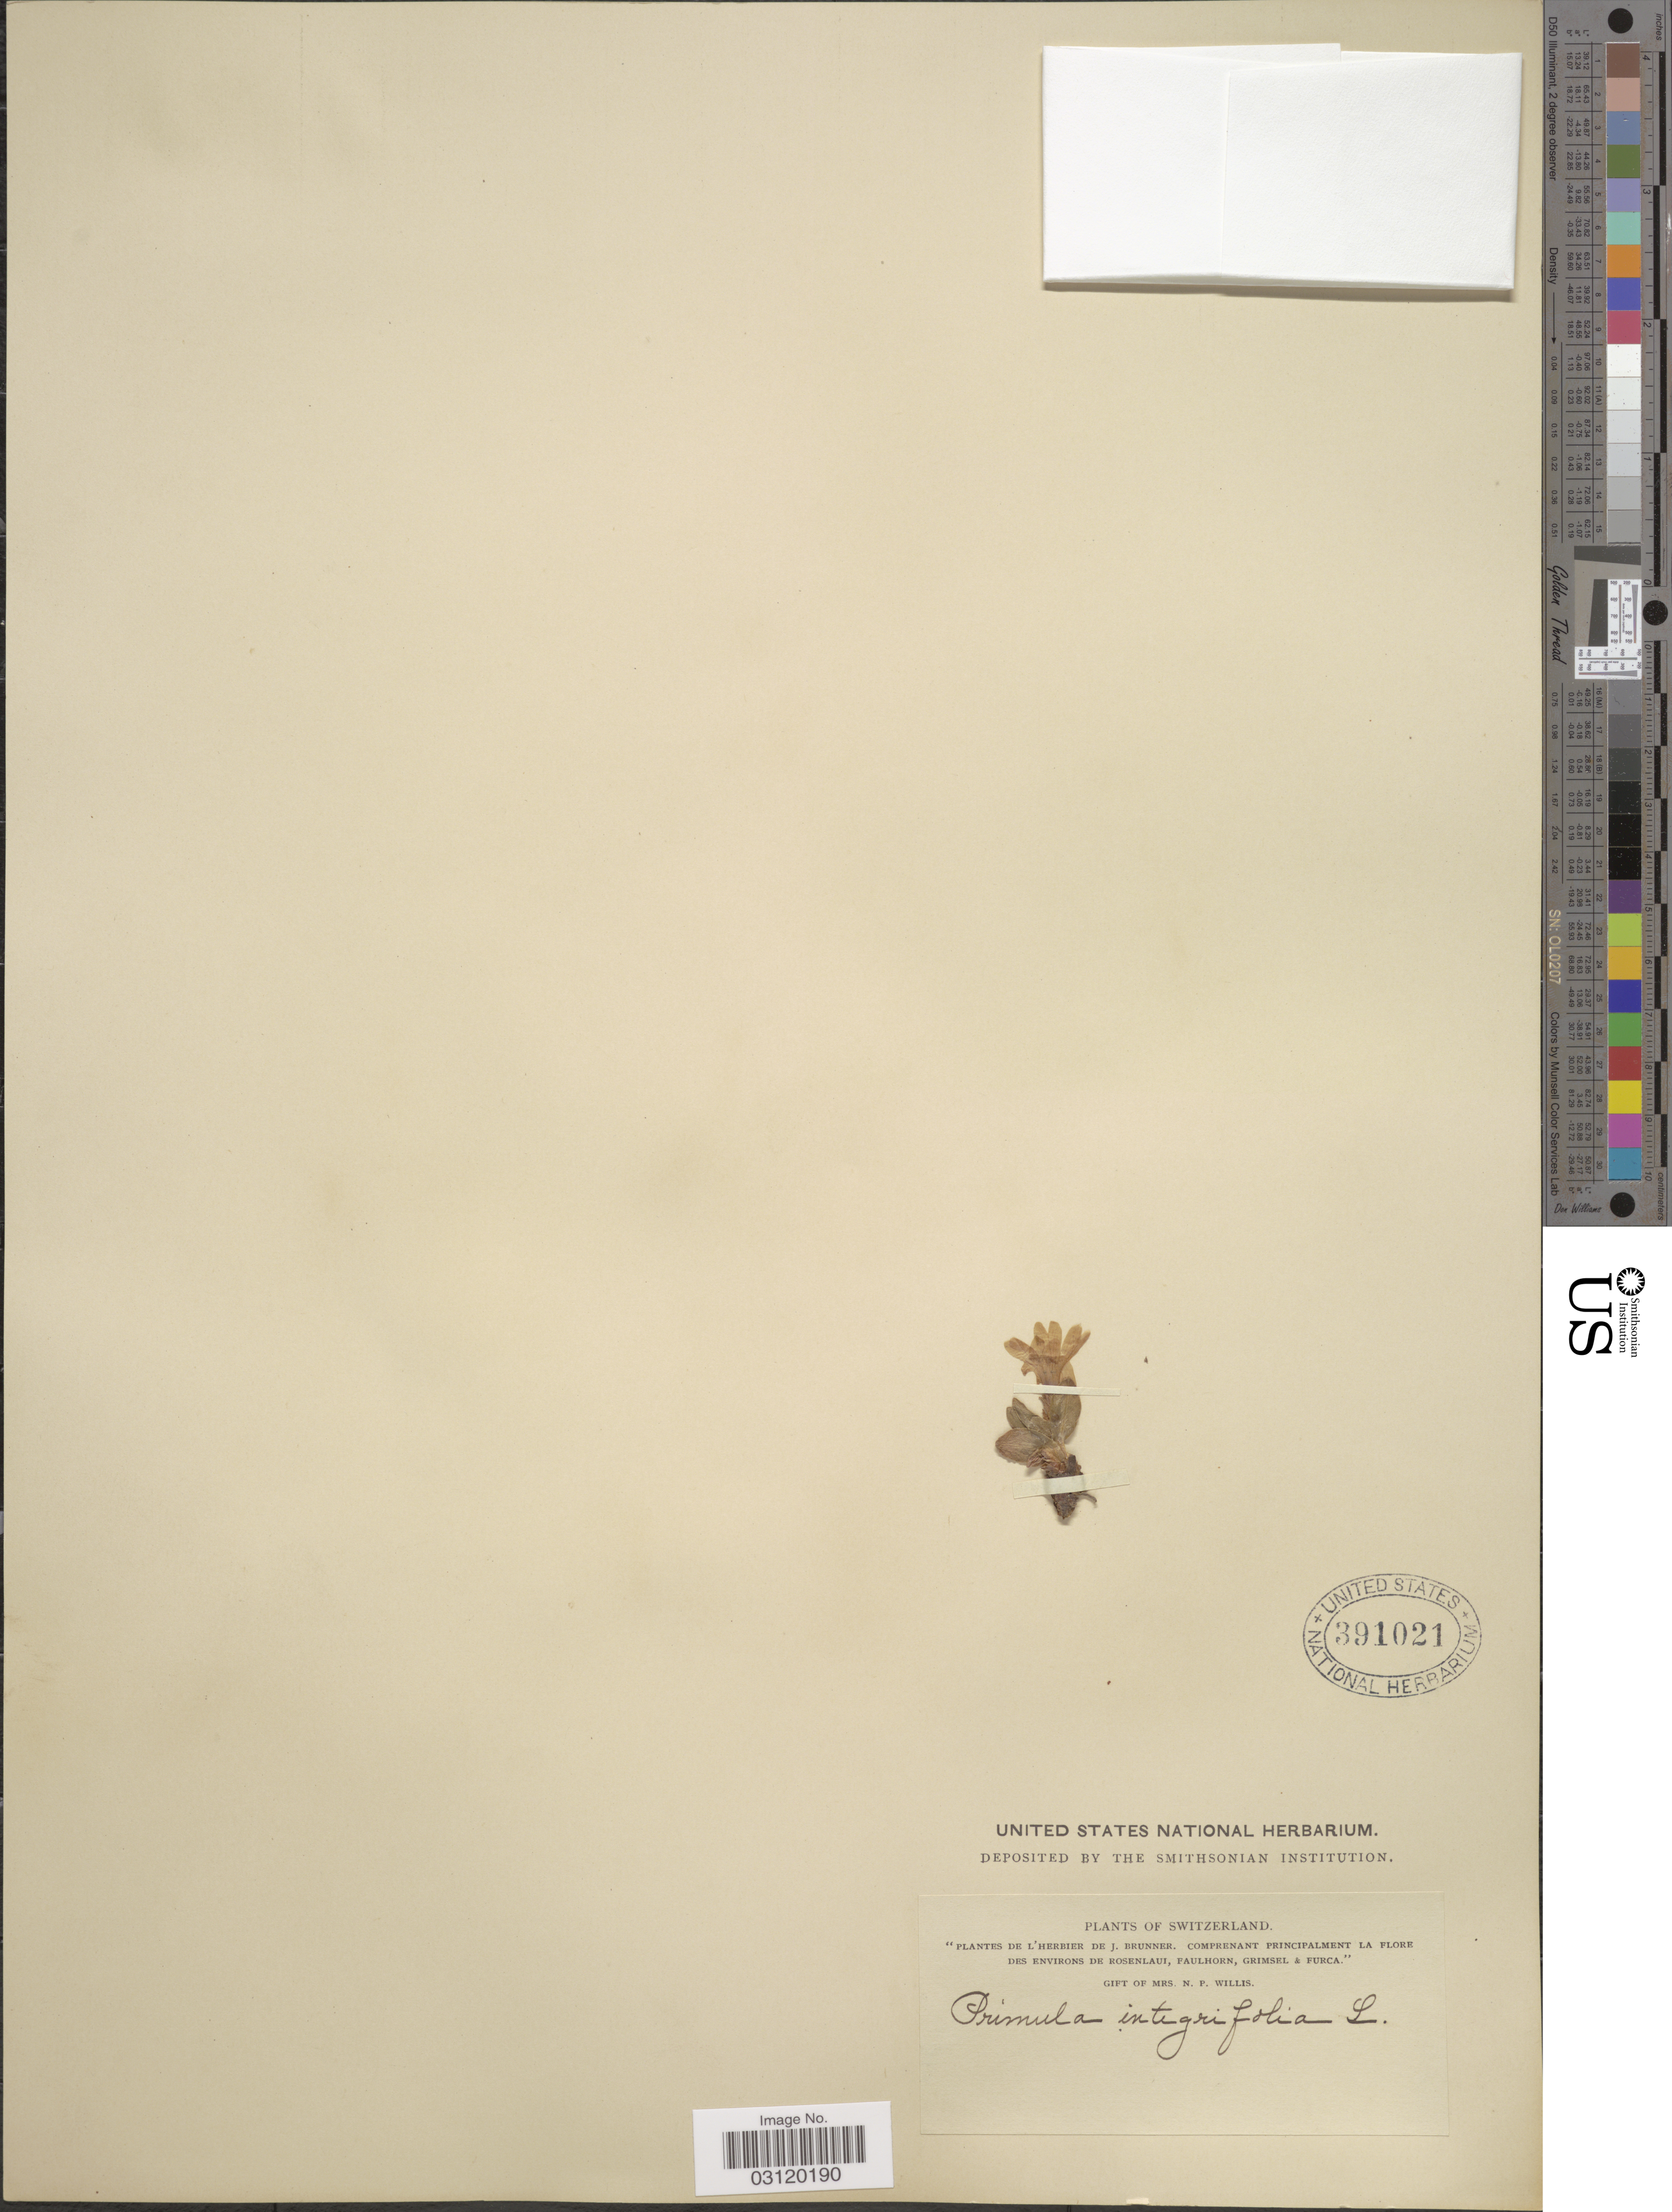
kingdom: Plantae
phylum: Tracheophyta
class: Magnoliopsida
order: Ericales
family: Primulaceae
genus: Primula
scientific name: Primula integrifolia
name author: L.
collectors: ex herb. J. Brunner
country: Switzerland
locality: Des Environs De Rosenlaui, Faulhorn, Grimsel & Furca.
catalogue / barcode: US 391021